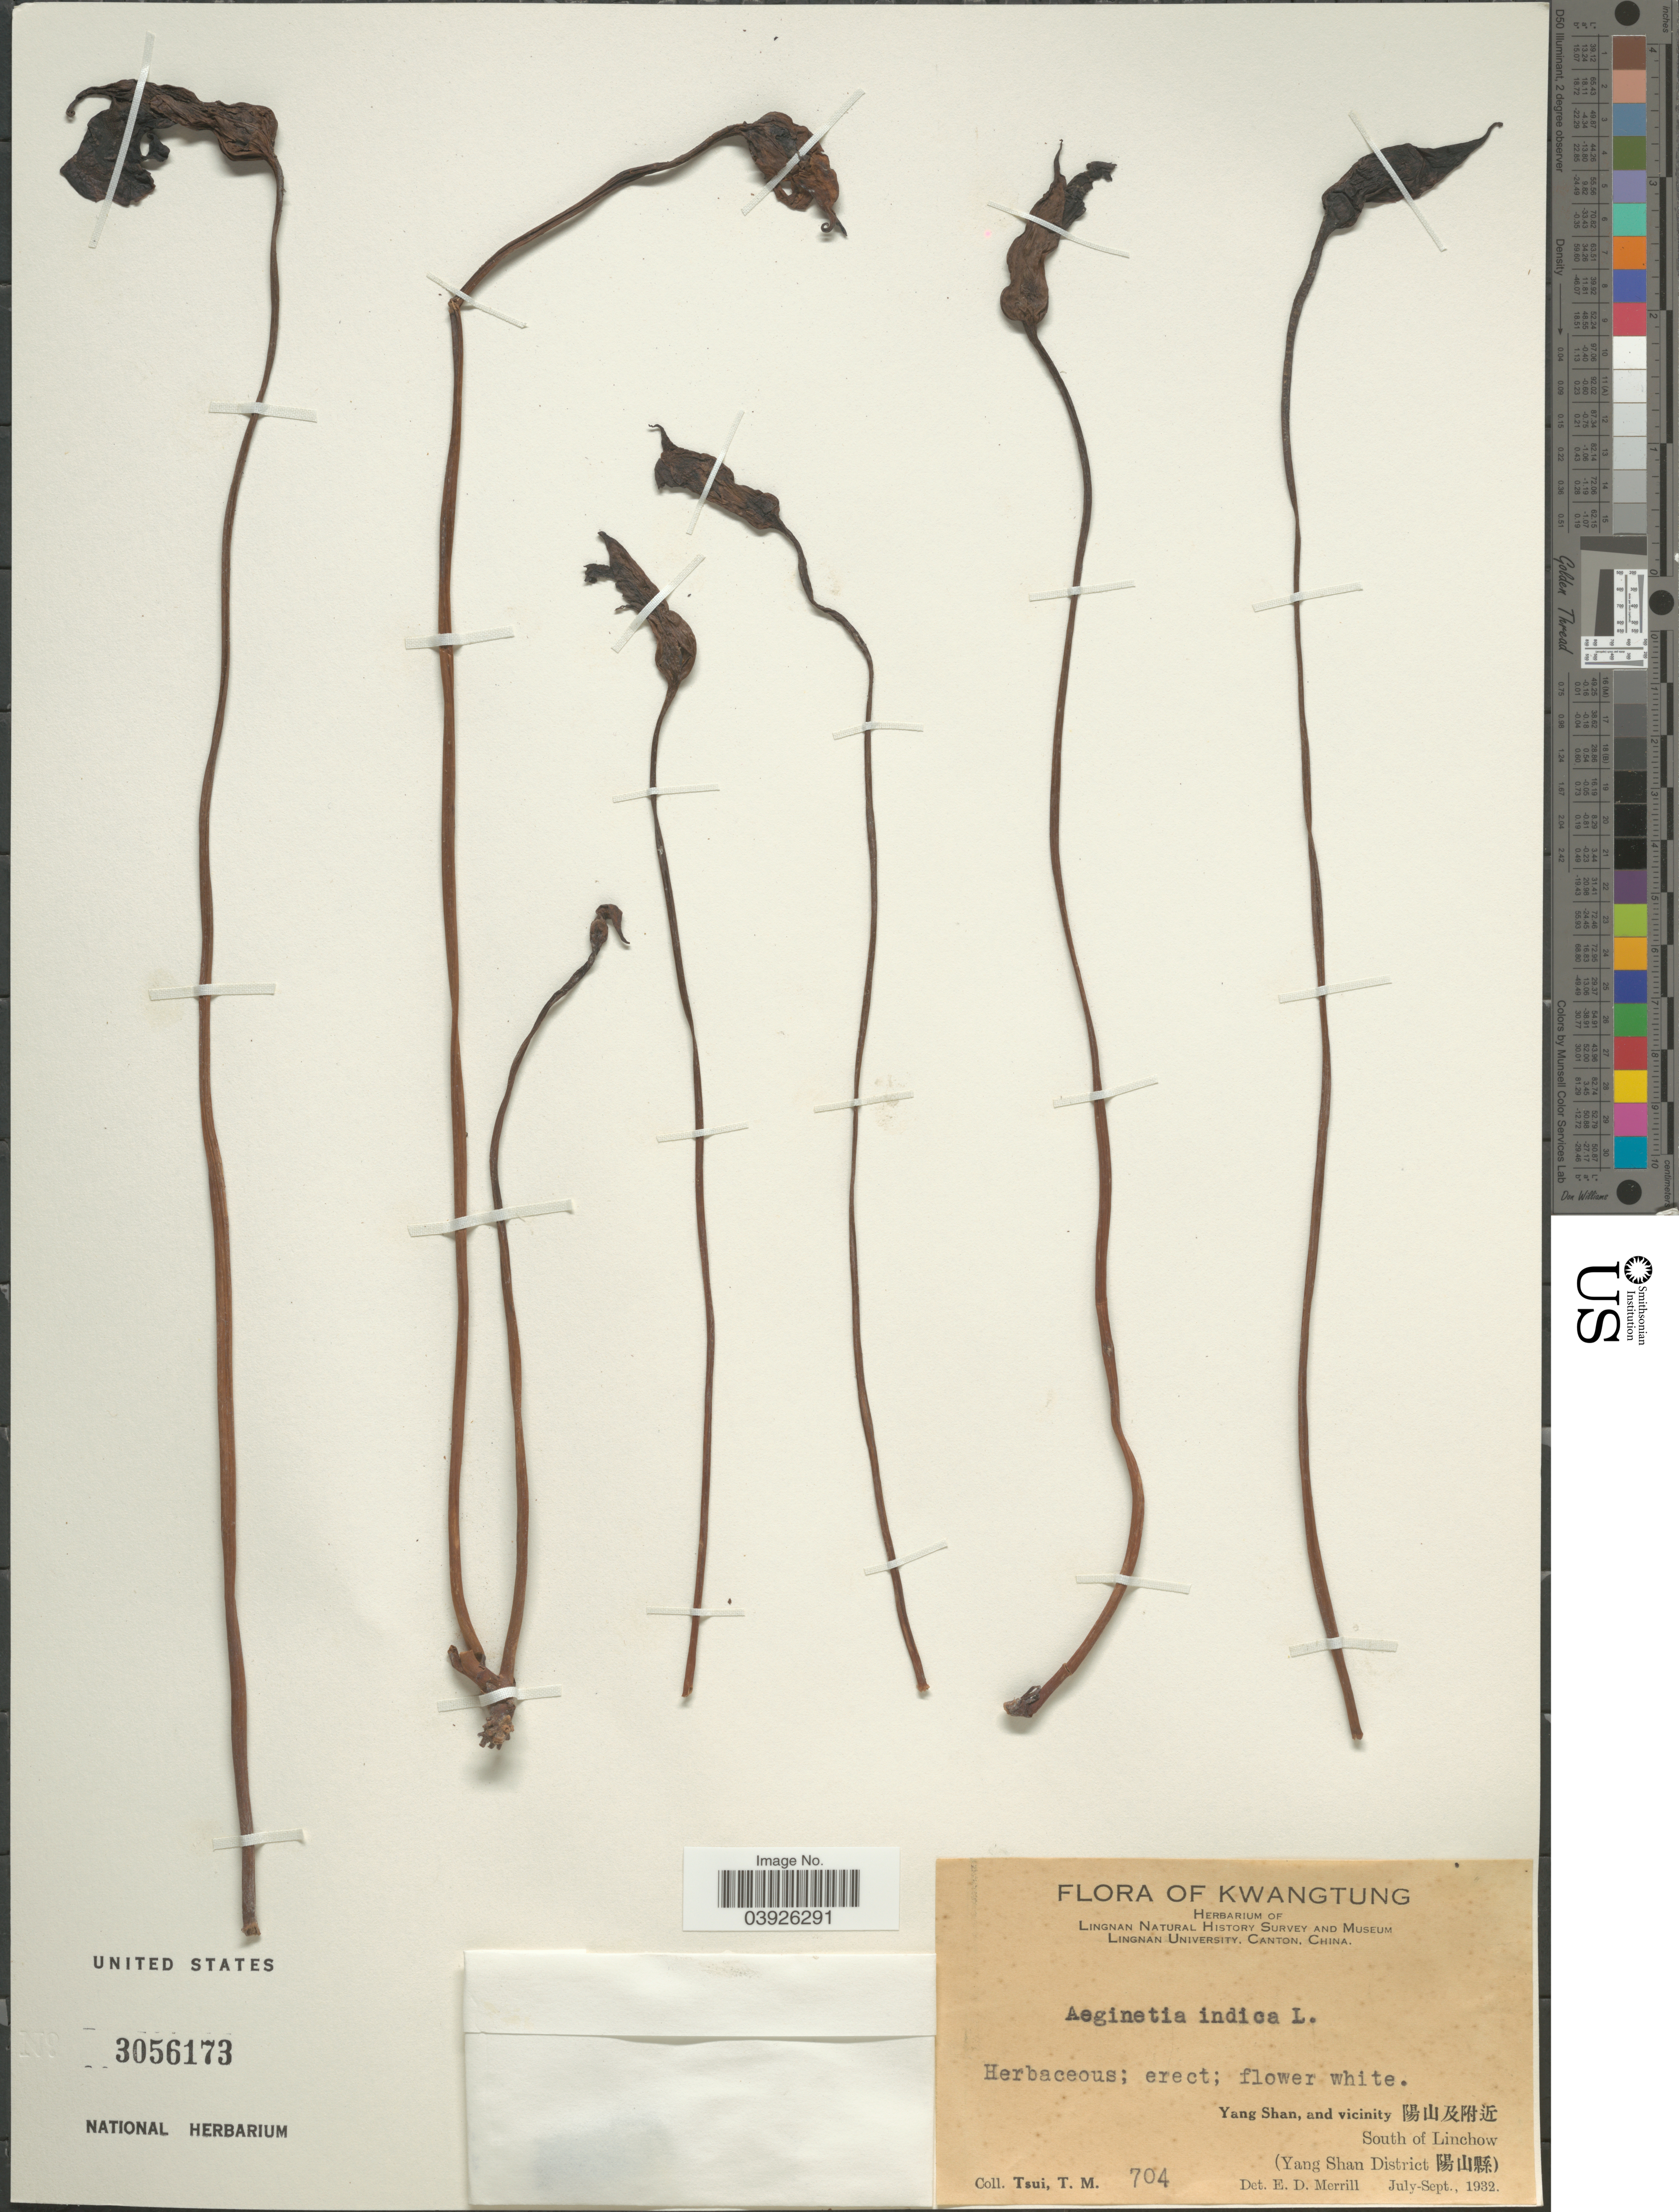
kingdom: Plantae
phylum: Tracheophyta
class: Magnoliopsida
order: Lamiales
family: Orobanchaceae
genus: Aeginetia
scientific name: Aeginetia indica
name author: L.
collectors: T. Tsui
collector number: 704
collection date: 1932-07/1932-09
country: China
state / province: Guangdong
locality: Kwangtung. Yang Shan, and vicinity X. South of Linchow. (Yang Shan District X).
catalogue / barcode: US 3056173